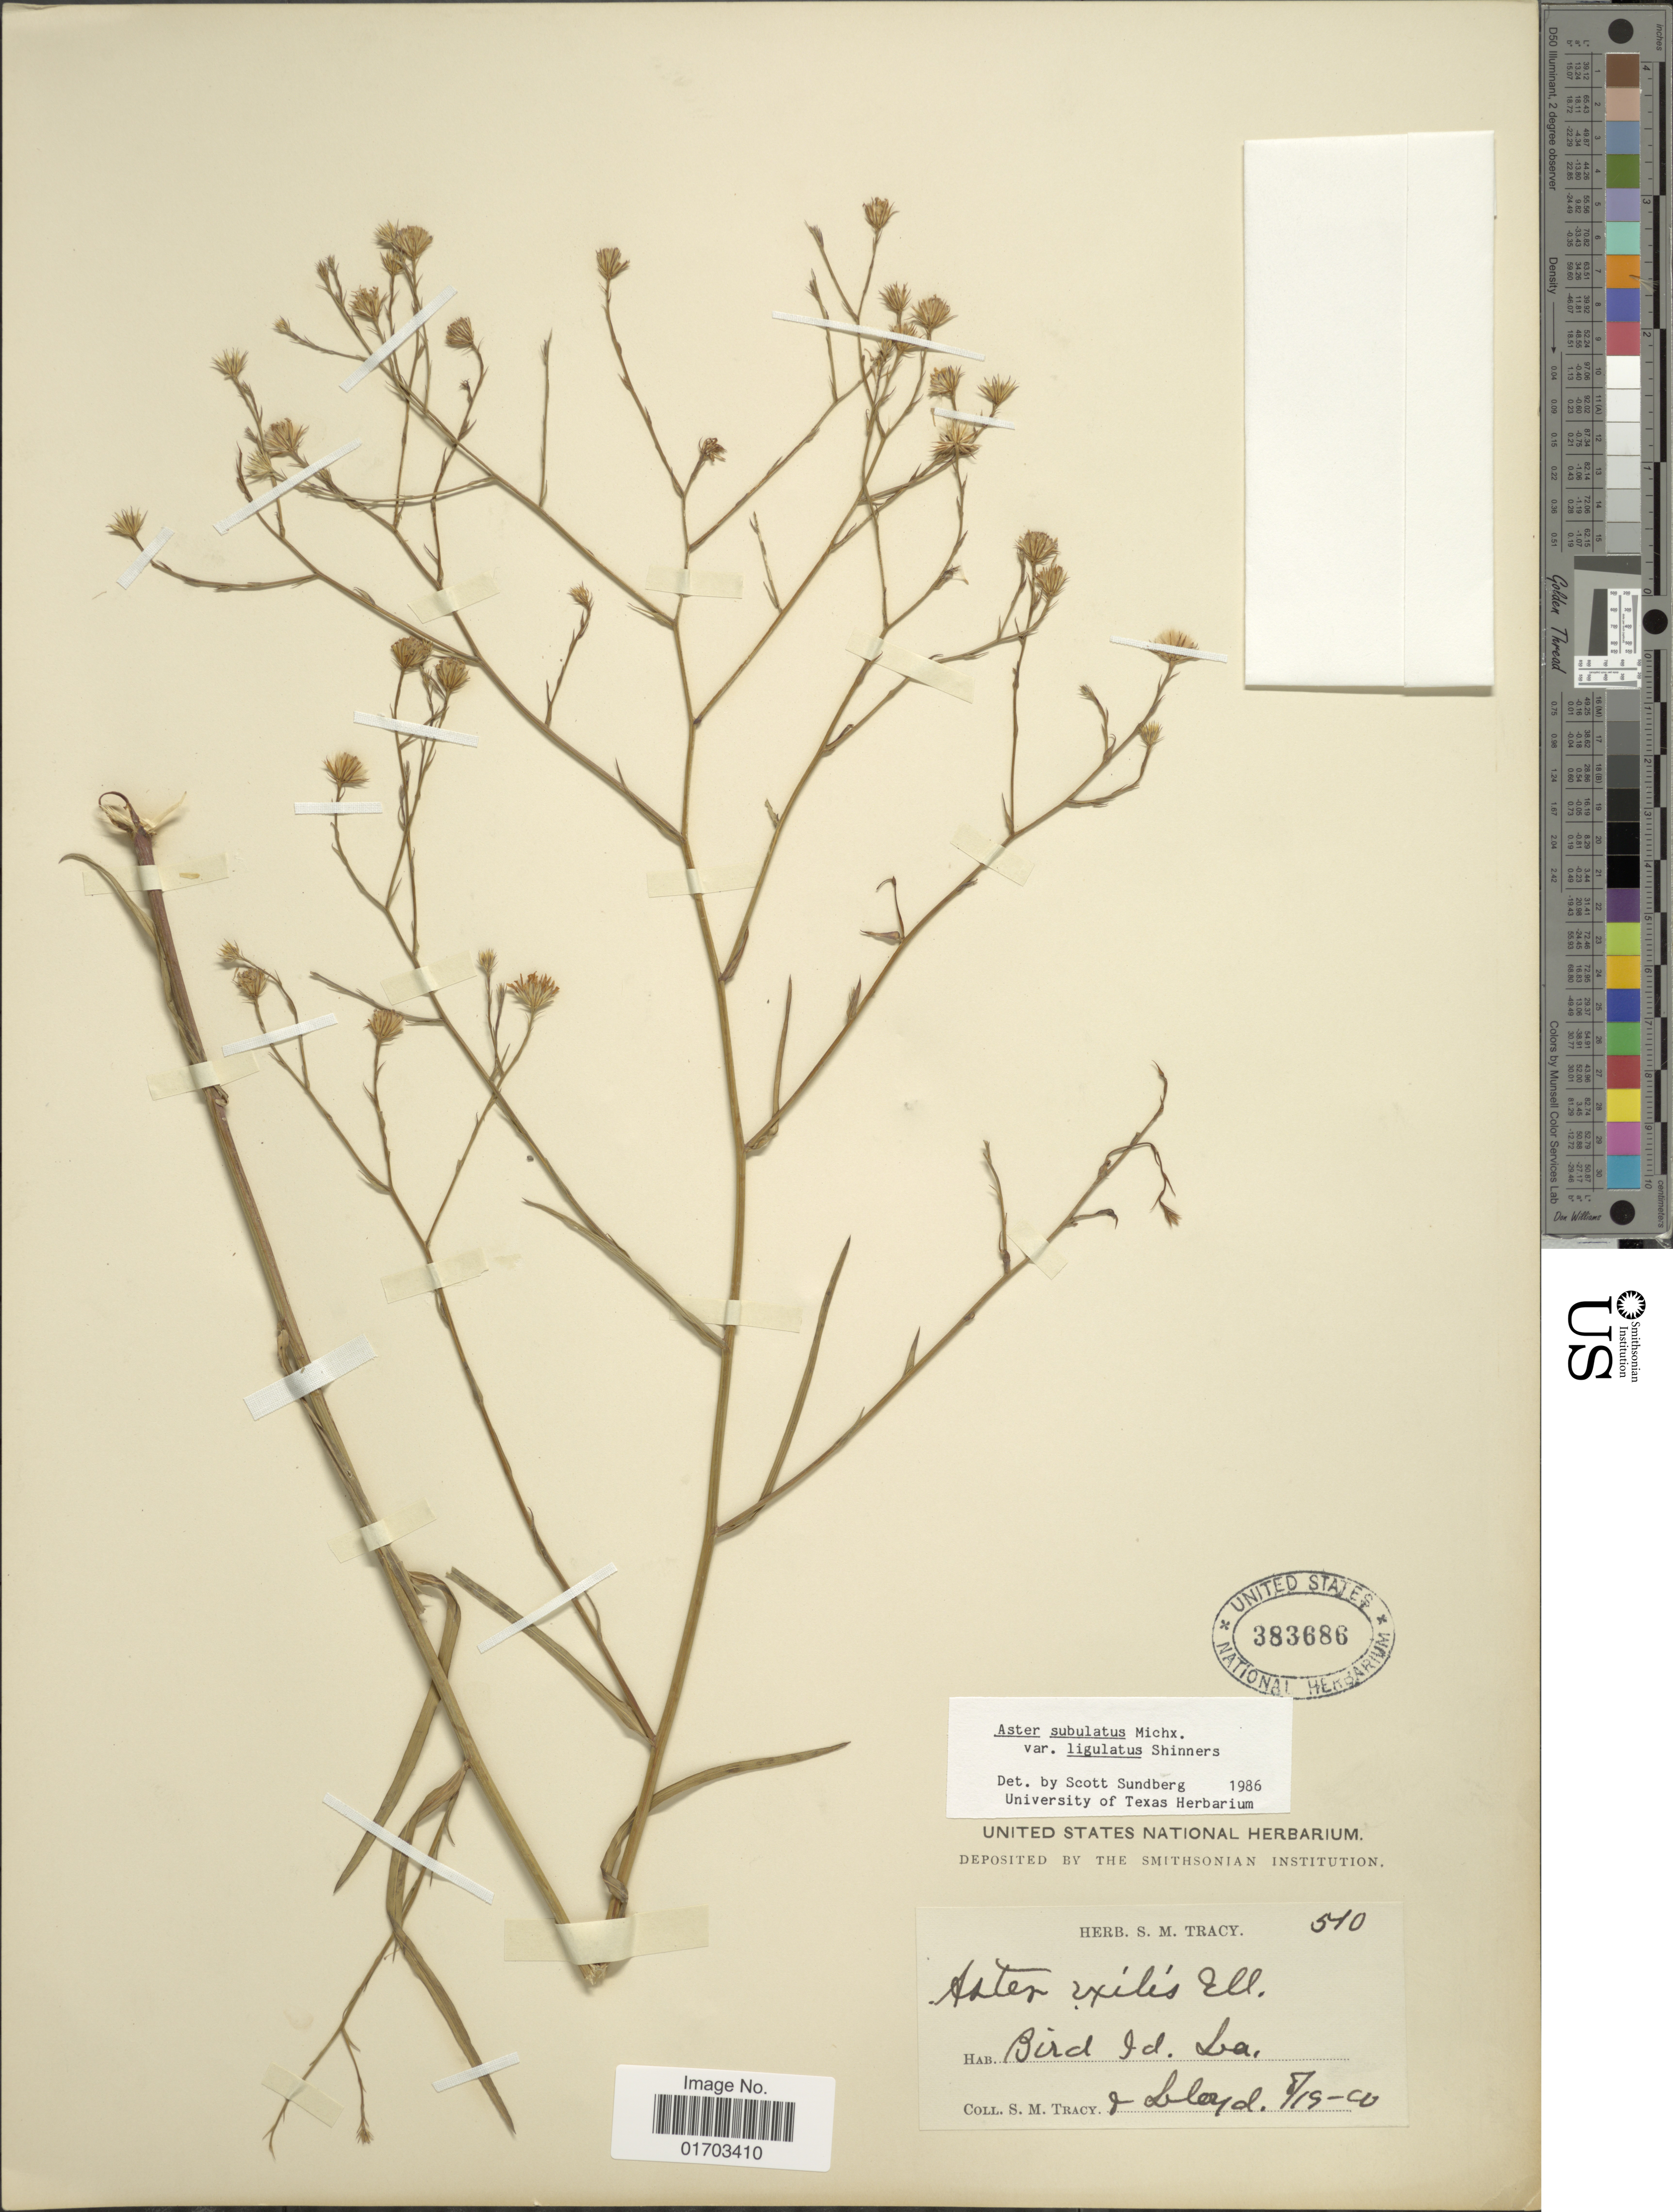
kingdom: Plantae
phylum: Tracheophyta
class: Magnoliopsida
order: Asterales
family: Asteraceae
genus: Symphyotrichum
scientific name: Symphyotrichum subulatum var. ligulatum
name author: (Shinners) S.D. Sundb.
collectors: S. M. Tracy & -- Lloyd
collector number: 540*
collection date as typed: Transcribed d/m/y: 19/8/0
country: United States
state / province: Louisiana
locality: Bird Id.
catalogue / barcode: US 383686